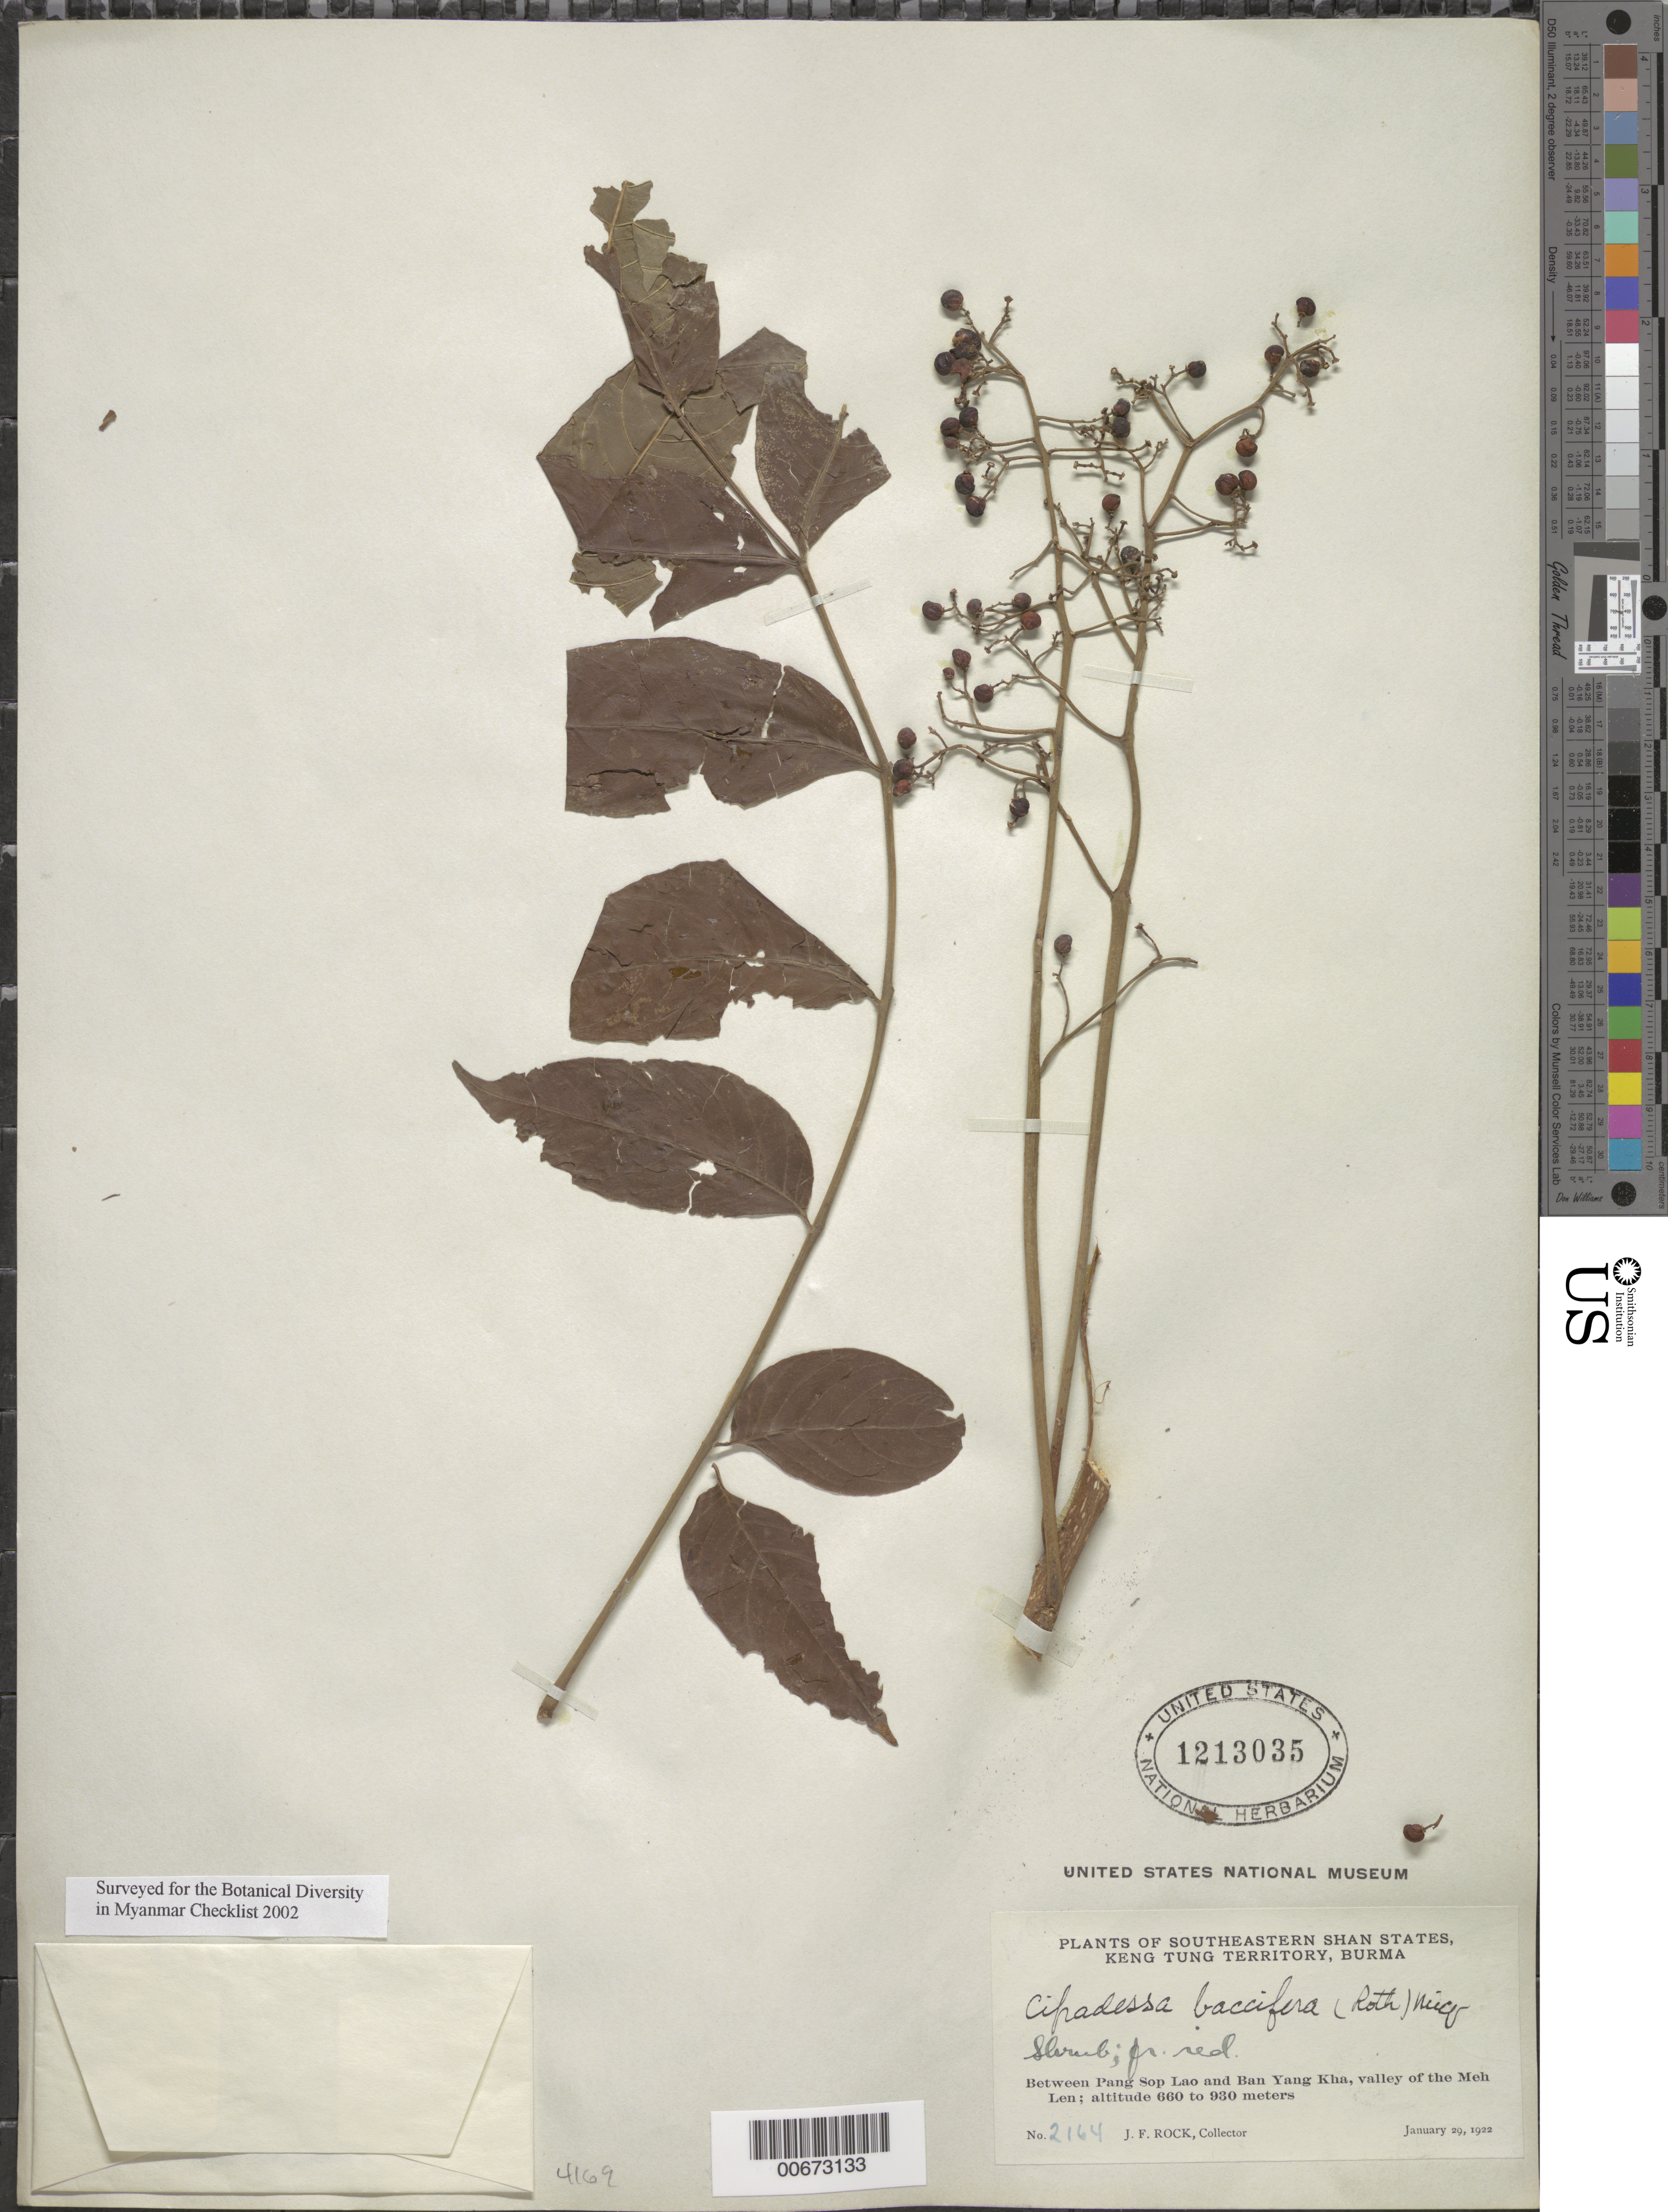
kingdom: Plantae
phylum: Tracheophyta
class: Magnoliopsida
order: Sapindales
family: Meliaceae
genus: Cipadessa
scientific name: Cipadessa baccifera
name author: Miq.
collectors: J. F. Rock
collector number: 2164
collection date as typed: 29 Jan 1922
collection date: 1922-01-29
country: Myanmar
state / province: Shan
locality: Keng Tung Territory, between Pang Sop Lao and Ban Yang Kha, valley of the Meh Len.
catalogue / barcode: US 1213035